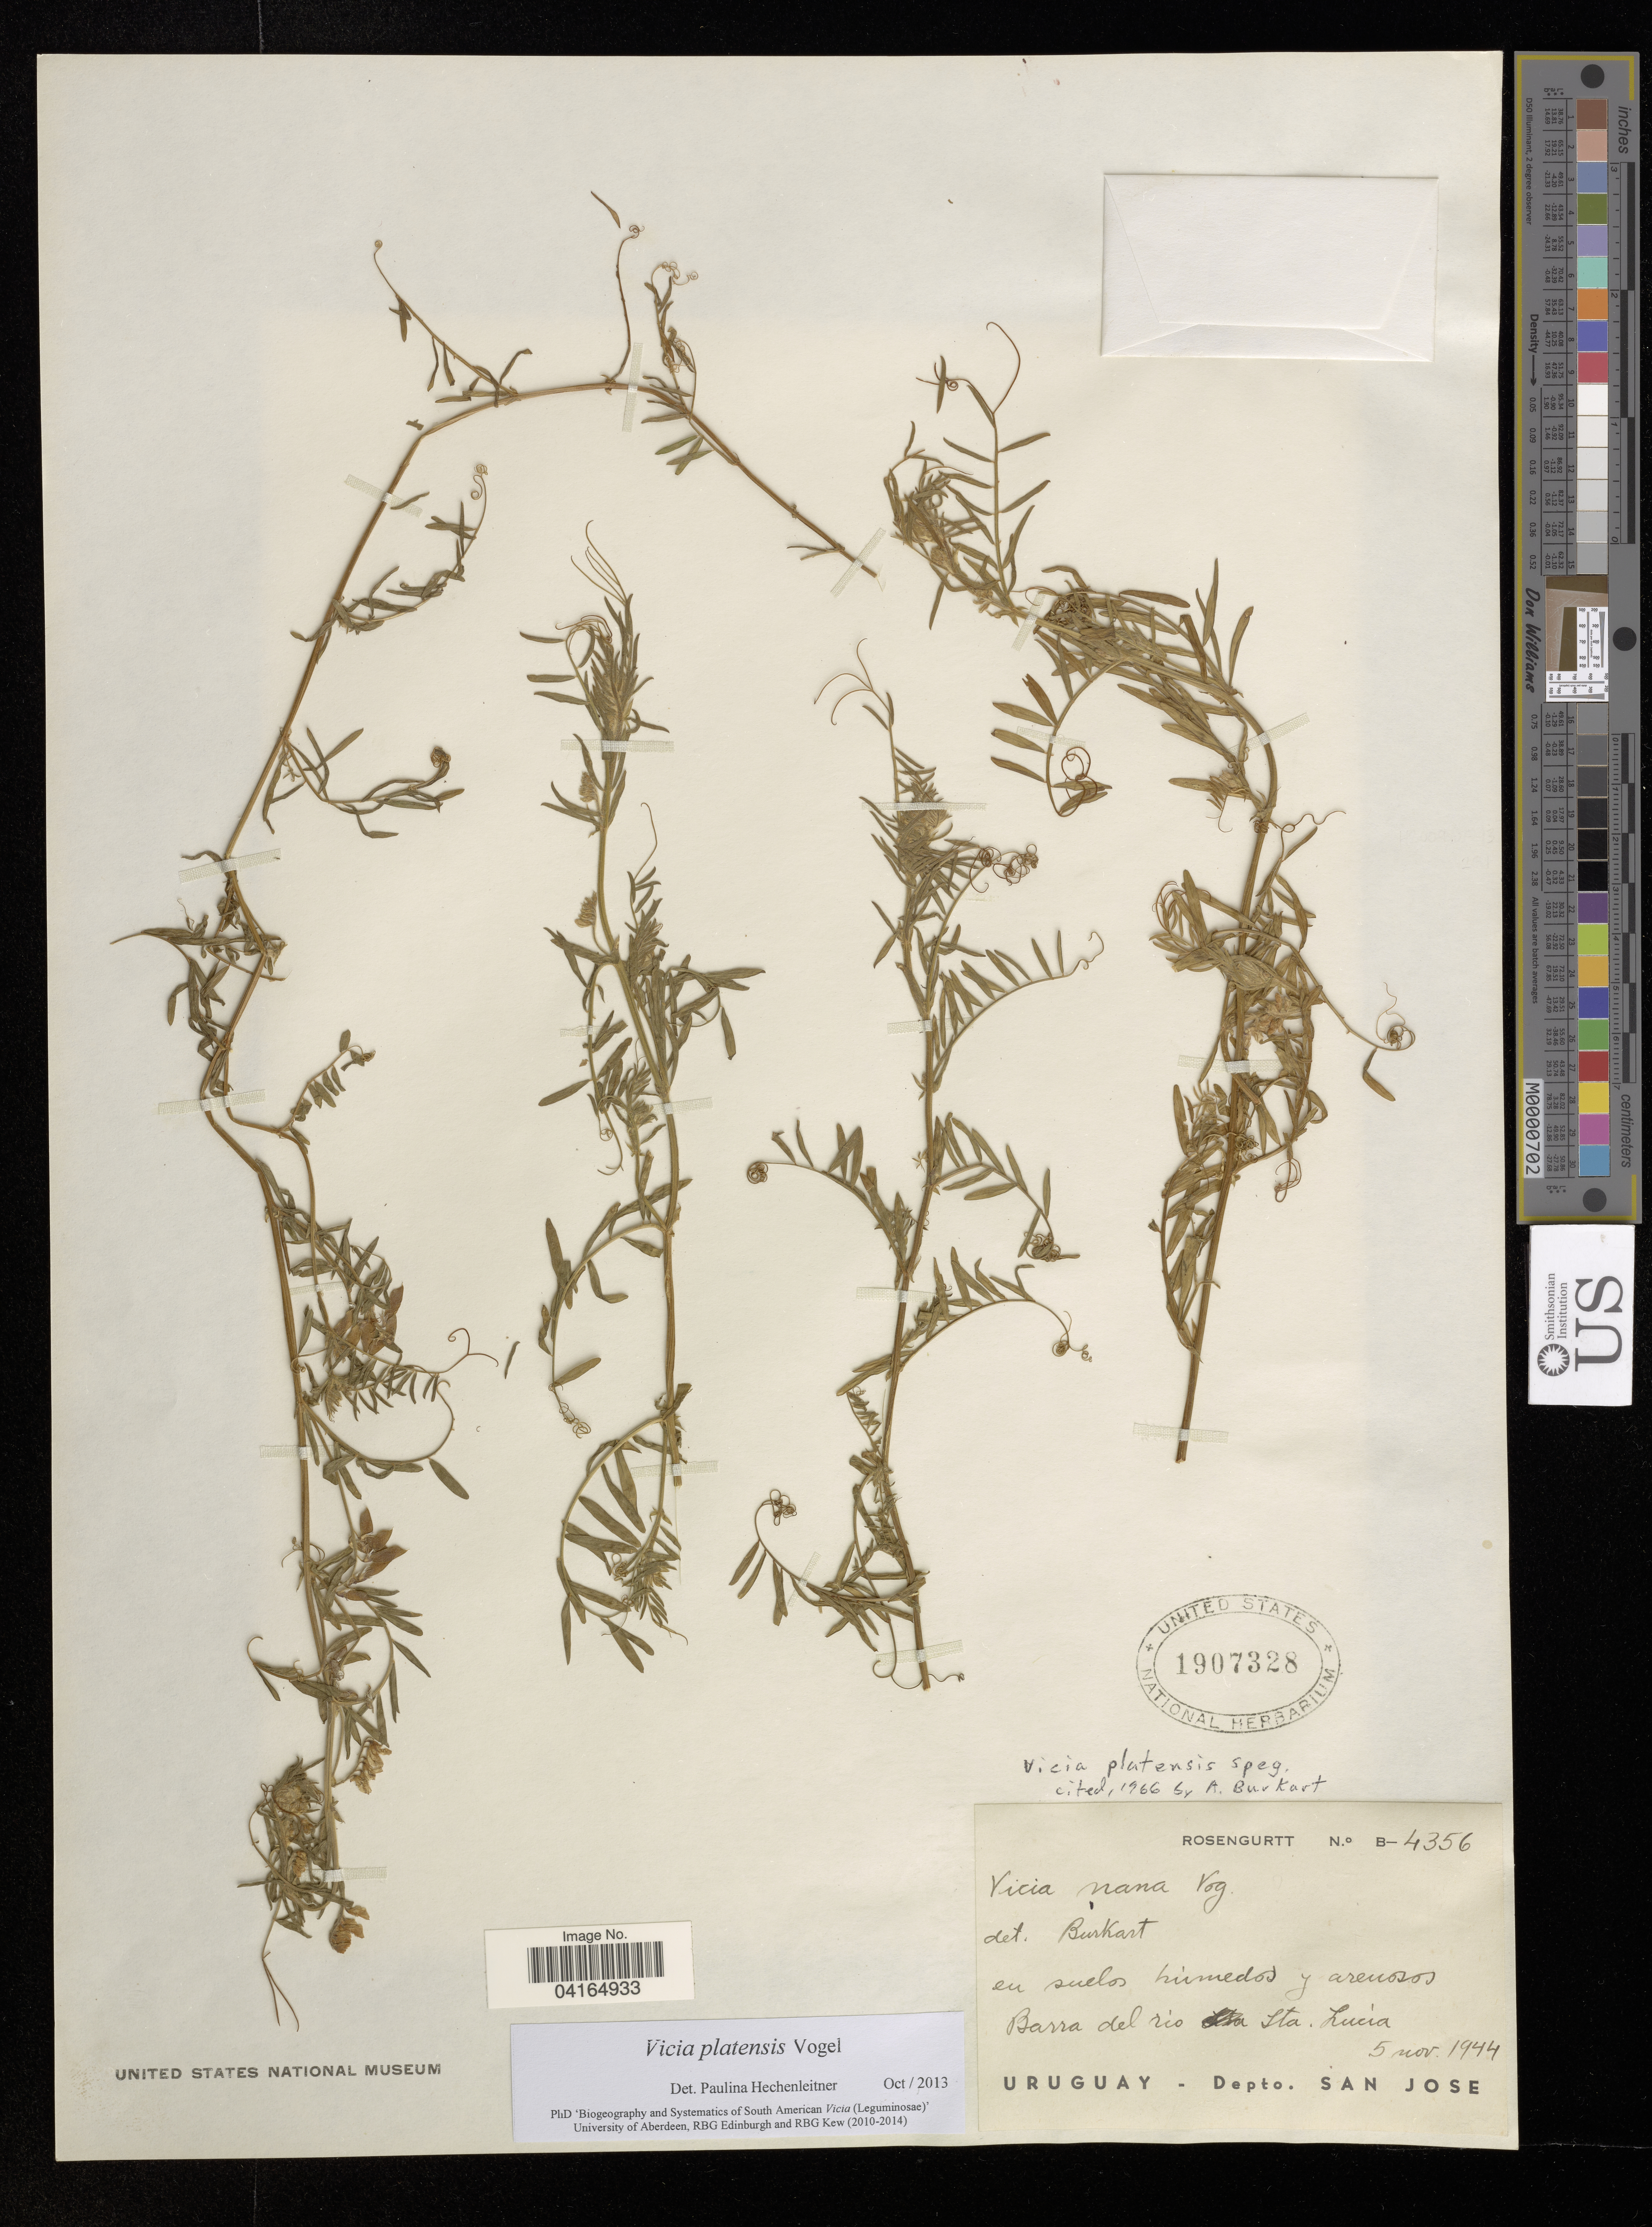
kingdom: Plantae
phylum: Tracheophyta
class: Magnoliopsida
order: Fabales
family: Fabaceae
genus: Vicia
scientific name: Vicia platensis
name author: Speg.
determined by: Hechenleitner, Paulina, RBG Edinburgh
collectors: Rosengurtt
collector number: B- 4356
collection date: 1944-11-05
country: Uruguay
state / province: San Jose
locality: Barra del rio Sta. Lucia.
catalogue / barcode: US 1907328